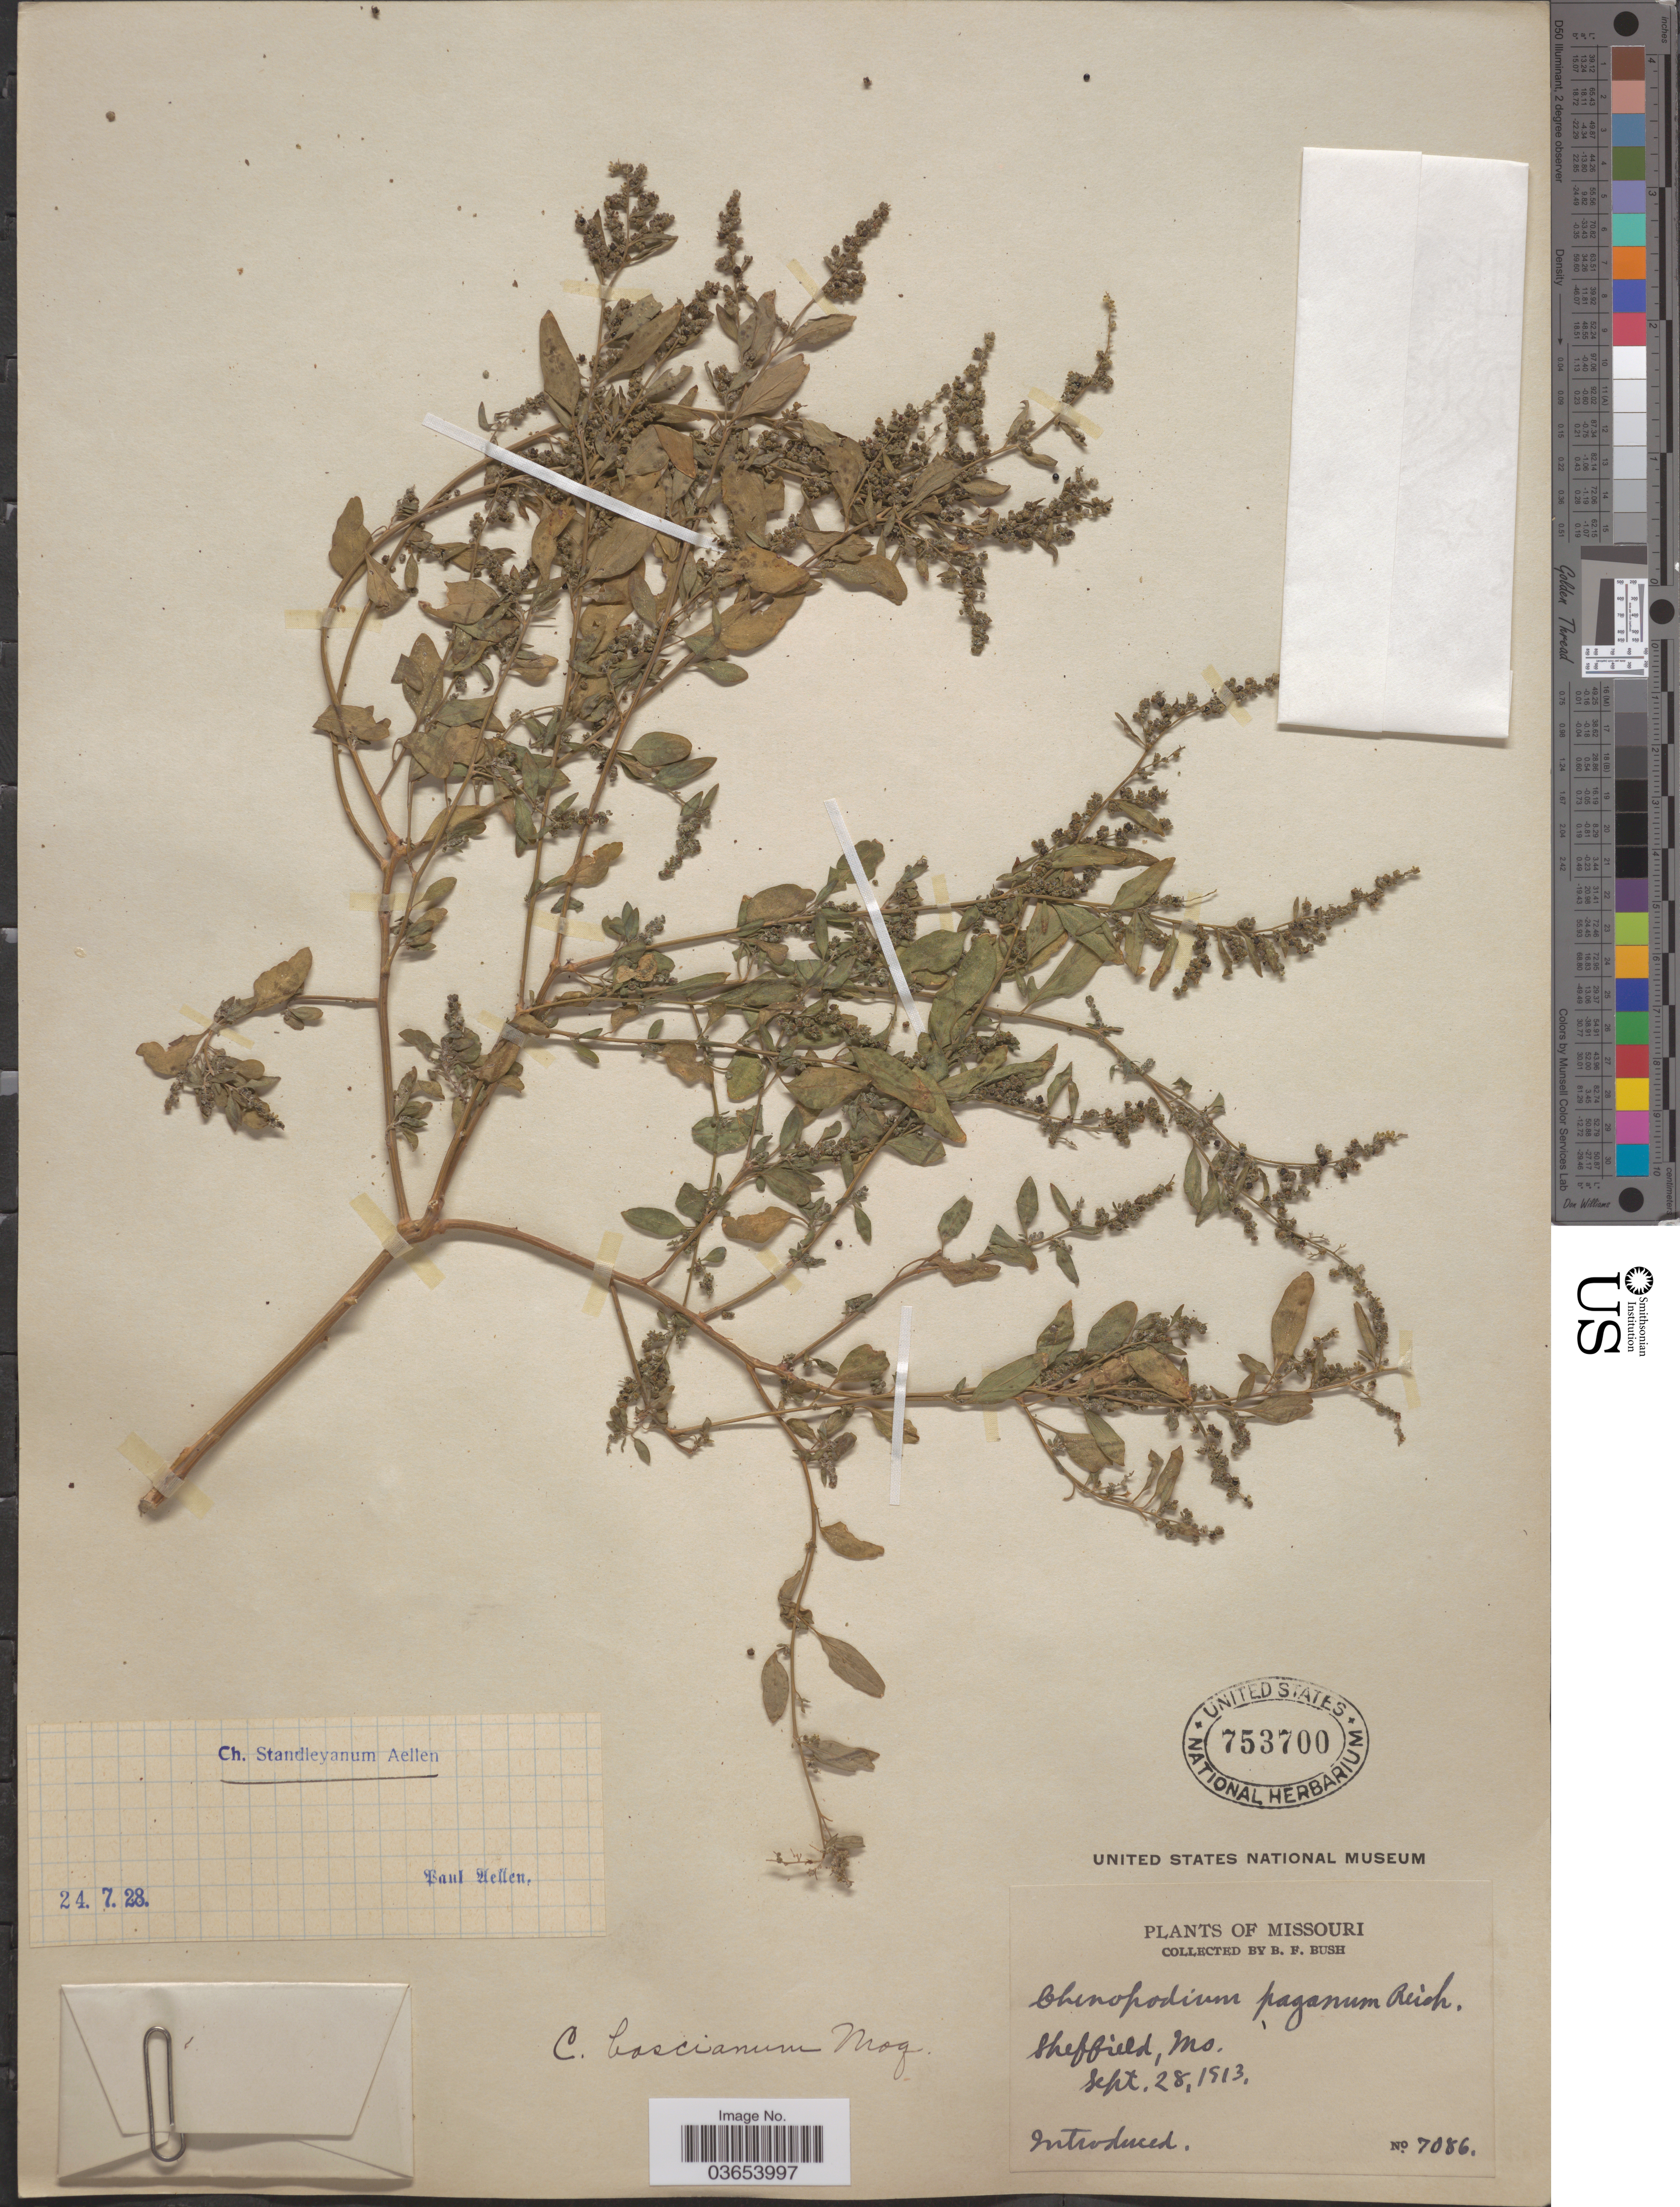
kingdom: Plantae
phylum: Tracheophyta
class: Magnoliopsida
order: Caryophyllales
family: Amaranthaceae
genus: Chenopodium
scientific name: Chenopodium standleyanum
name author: Aellen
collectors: B. F. Bush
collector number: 7086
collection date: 1913-09-28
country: United States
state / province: Missouri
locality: Sheffield.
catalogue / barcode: US 753700